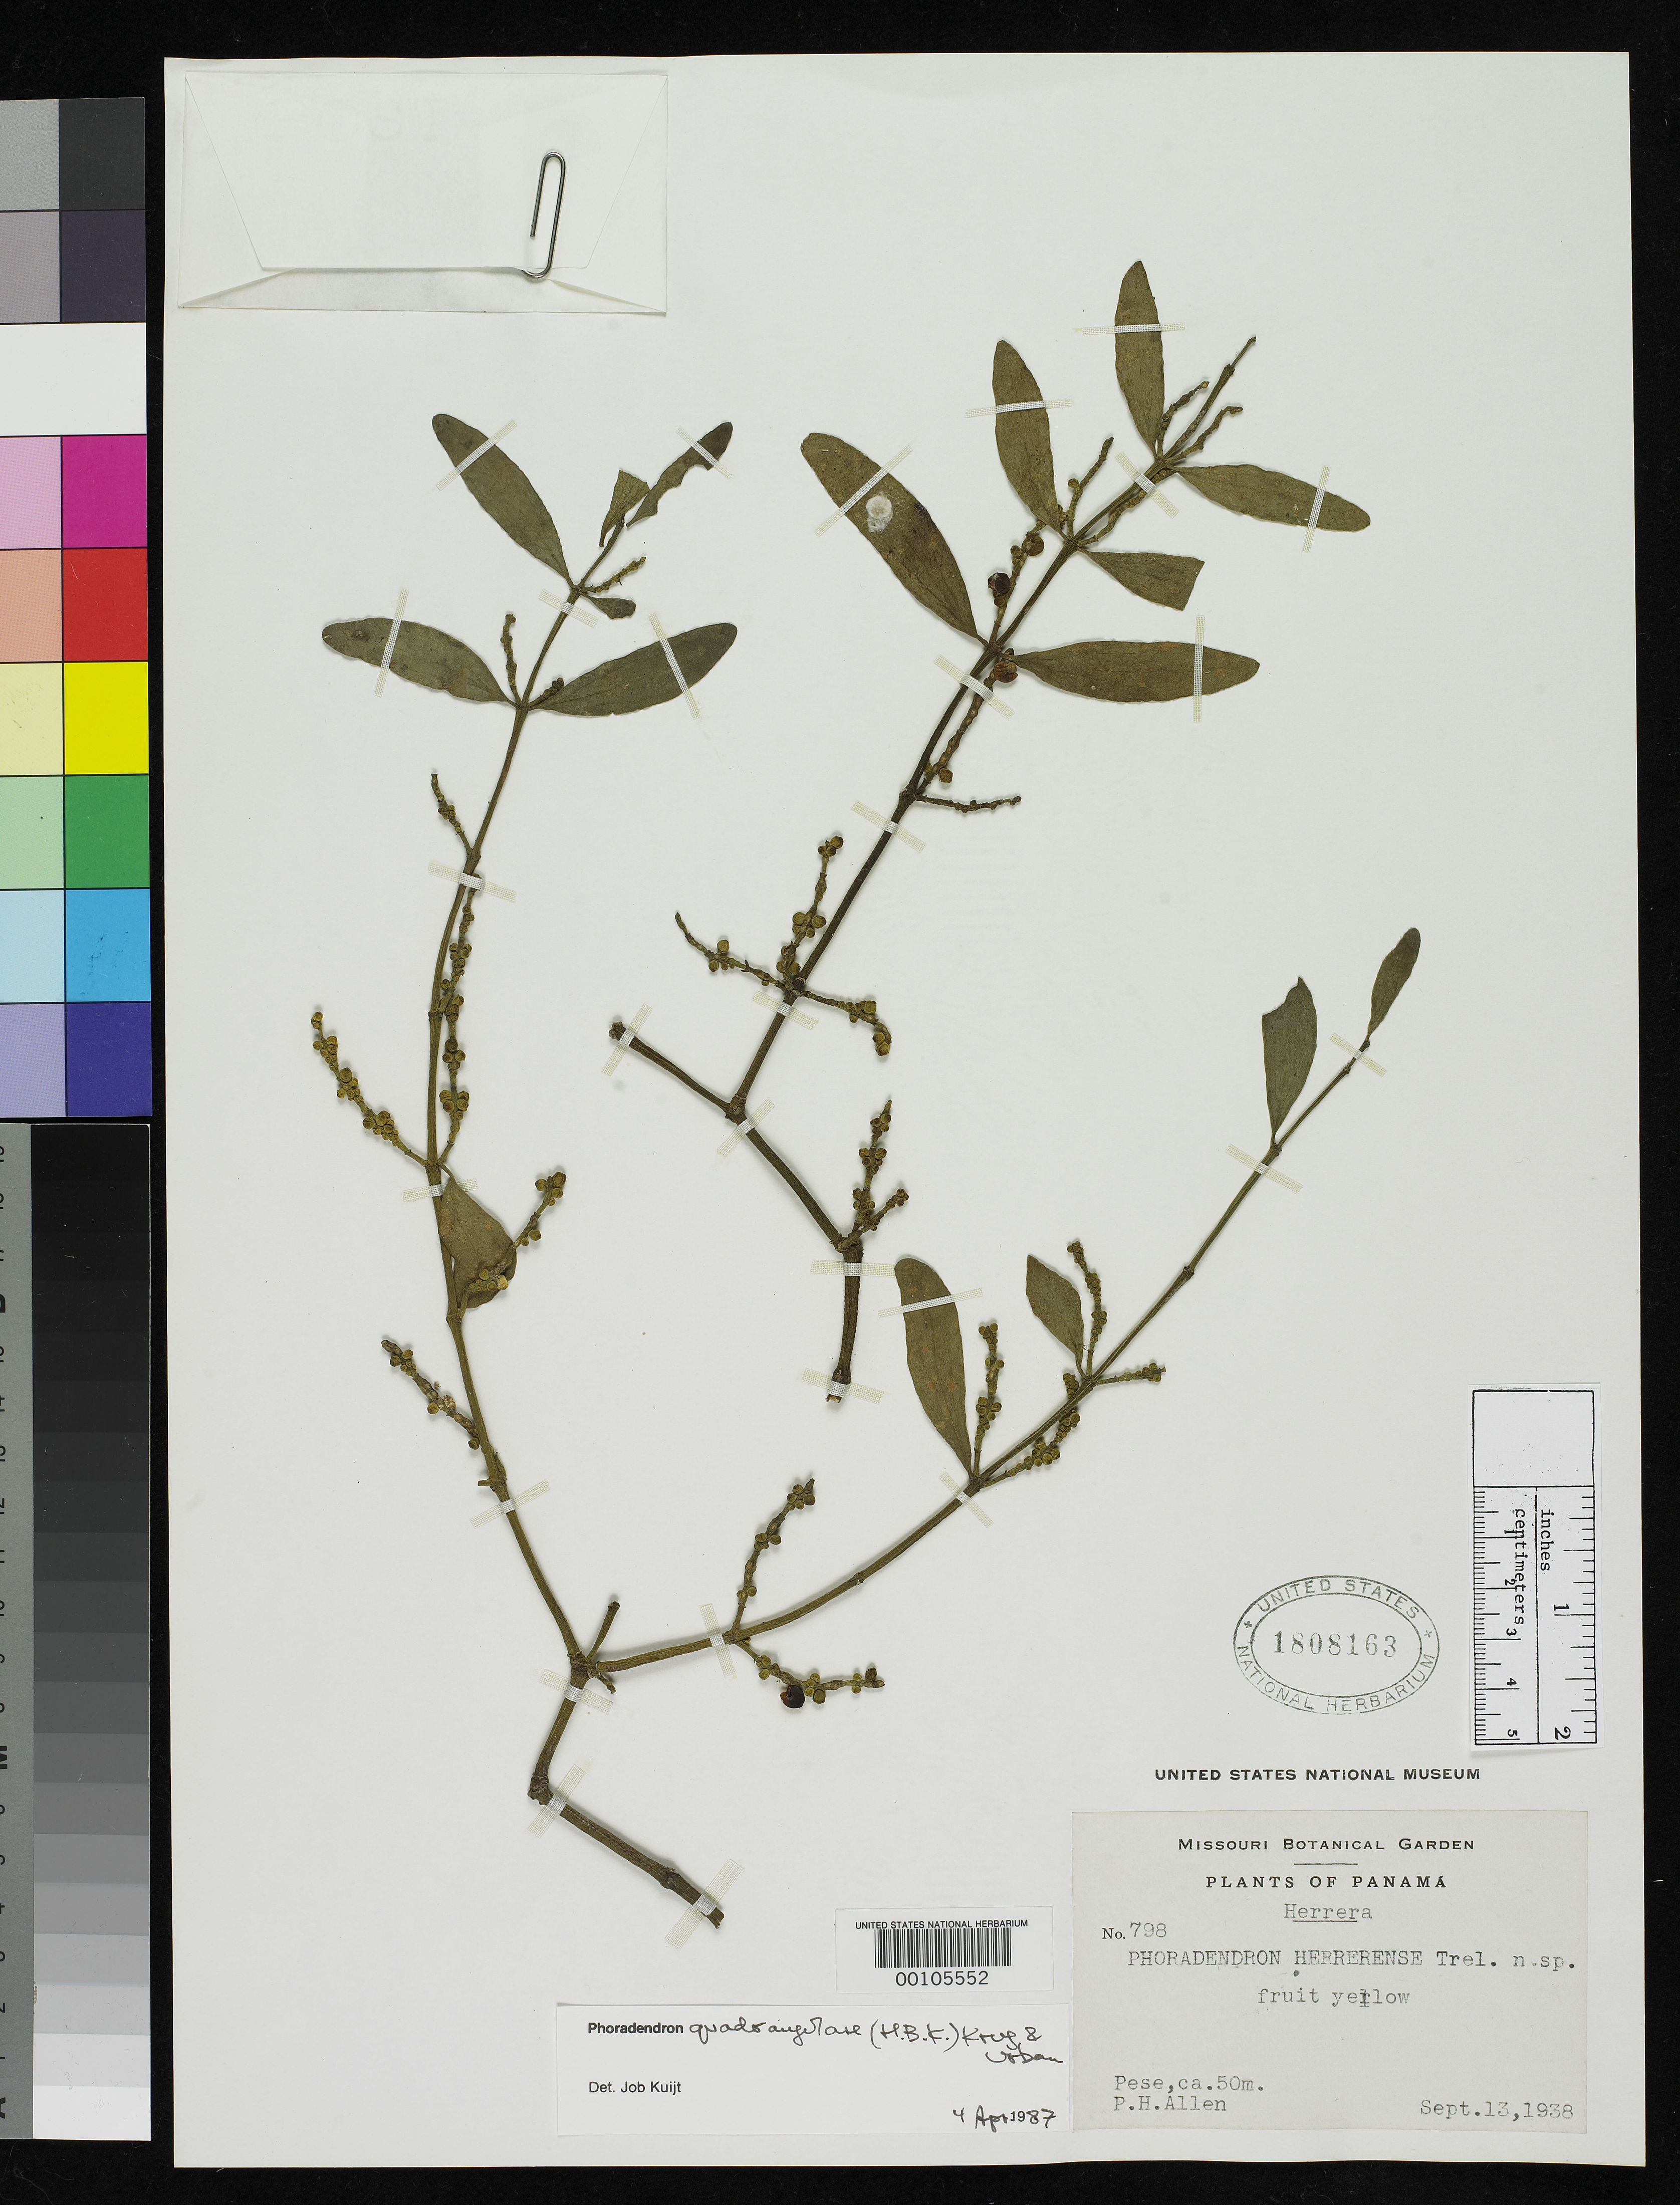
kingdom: Plantae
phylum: Tracheophyta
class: Magnoliopsida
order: Santalales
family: Viscaceae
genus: Phoradendron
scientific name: Phoradendron herrerense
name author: Trel.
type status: Isotype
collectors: P. H. Allen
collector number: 798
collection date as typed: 13 Sep 1938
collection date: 1938-09-13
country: Panama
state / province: Herrera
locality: Pese.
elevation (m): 50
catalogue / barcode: US 1808163